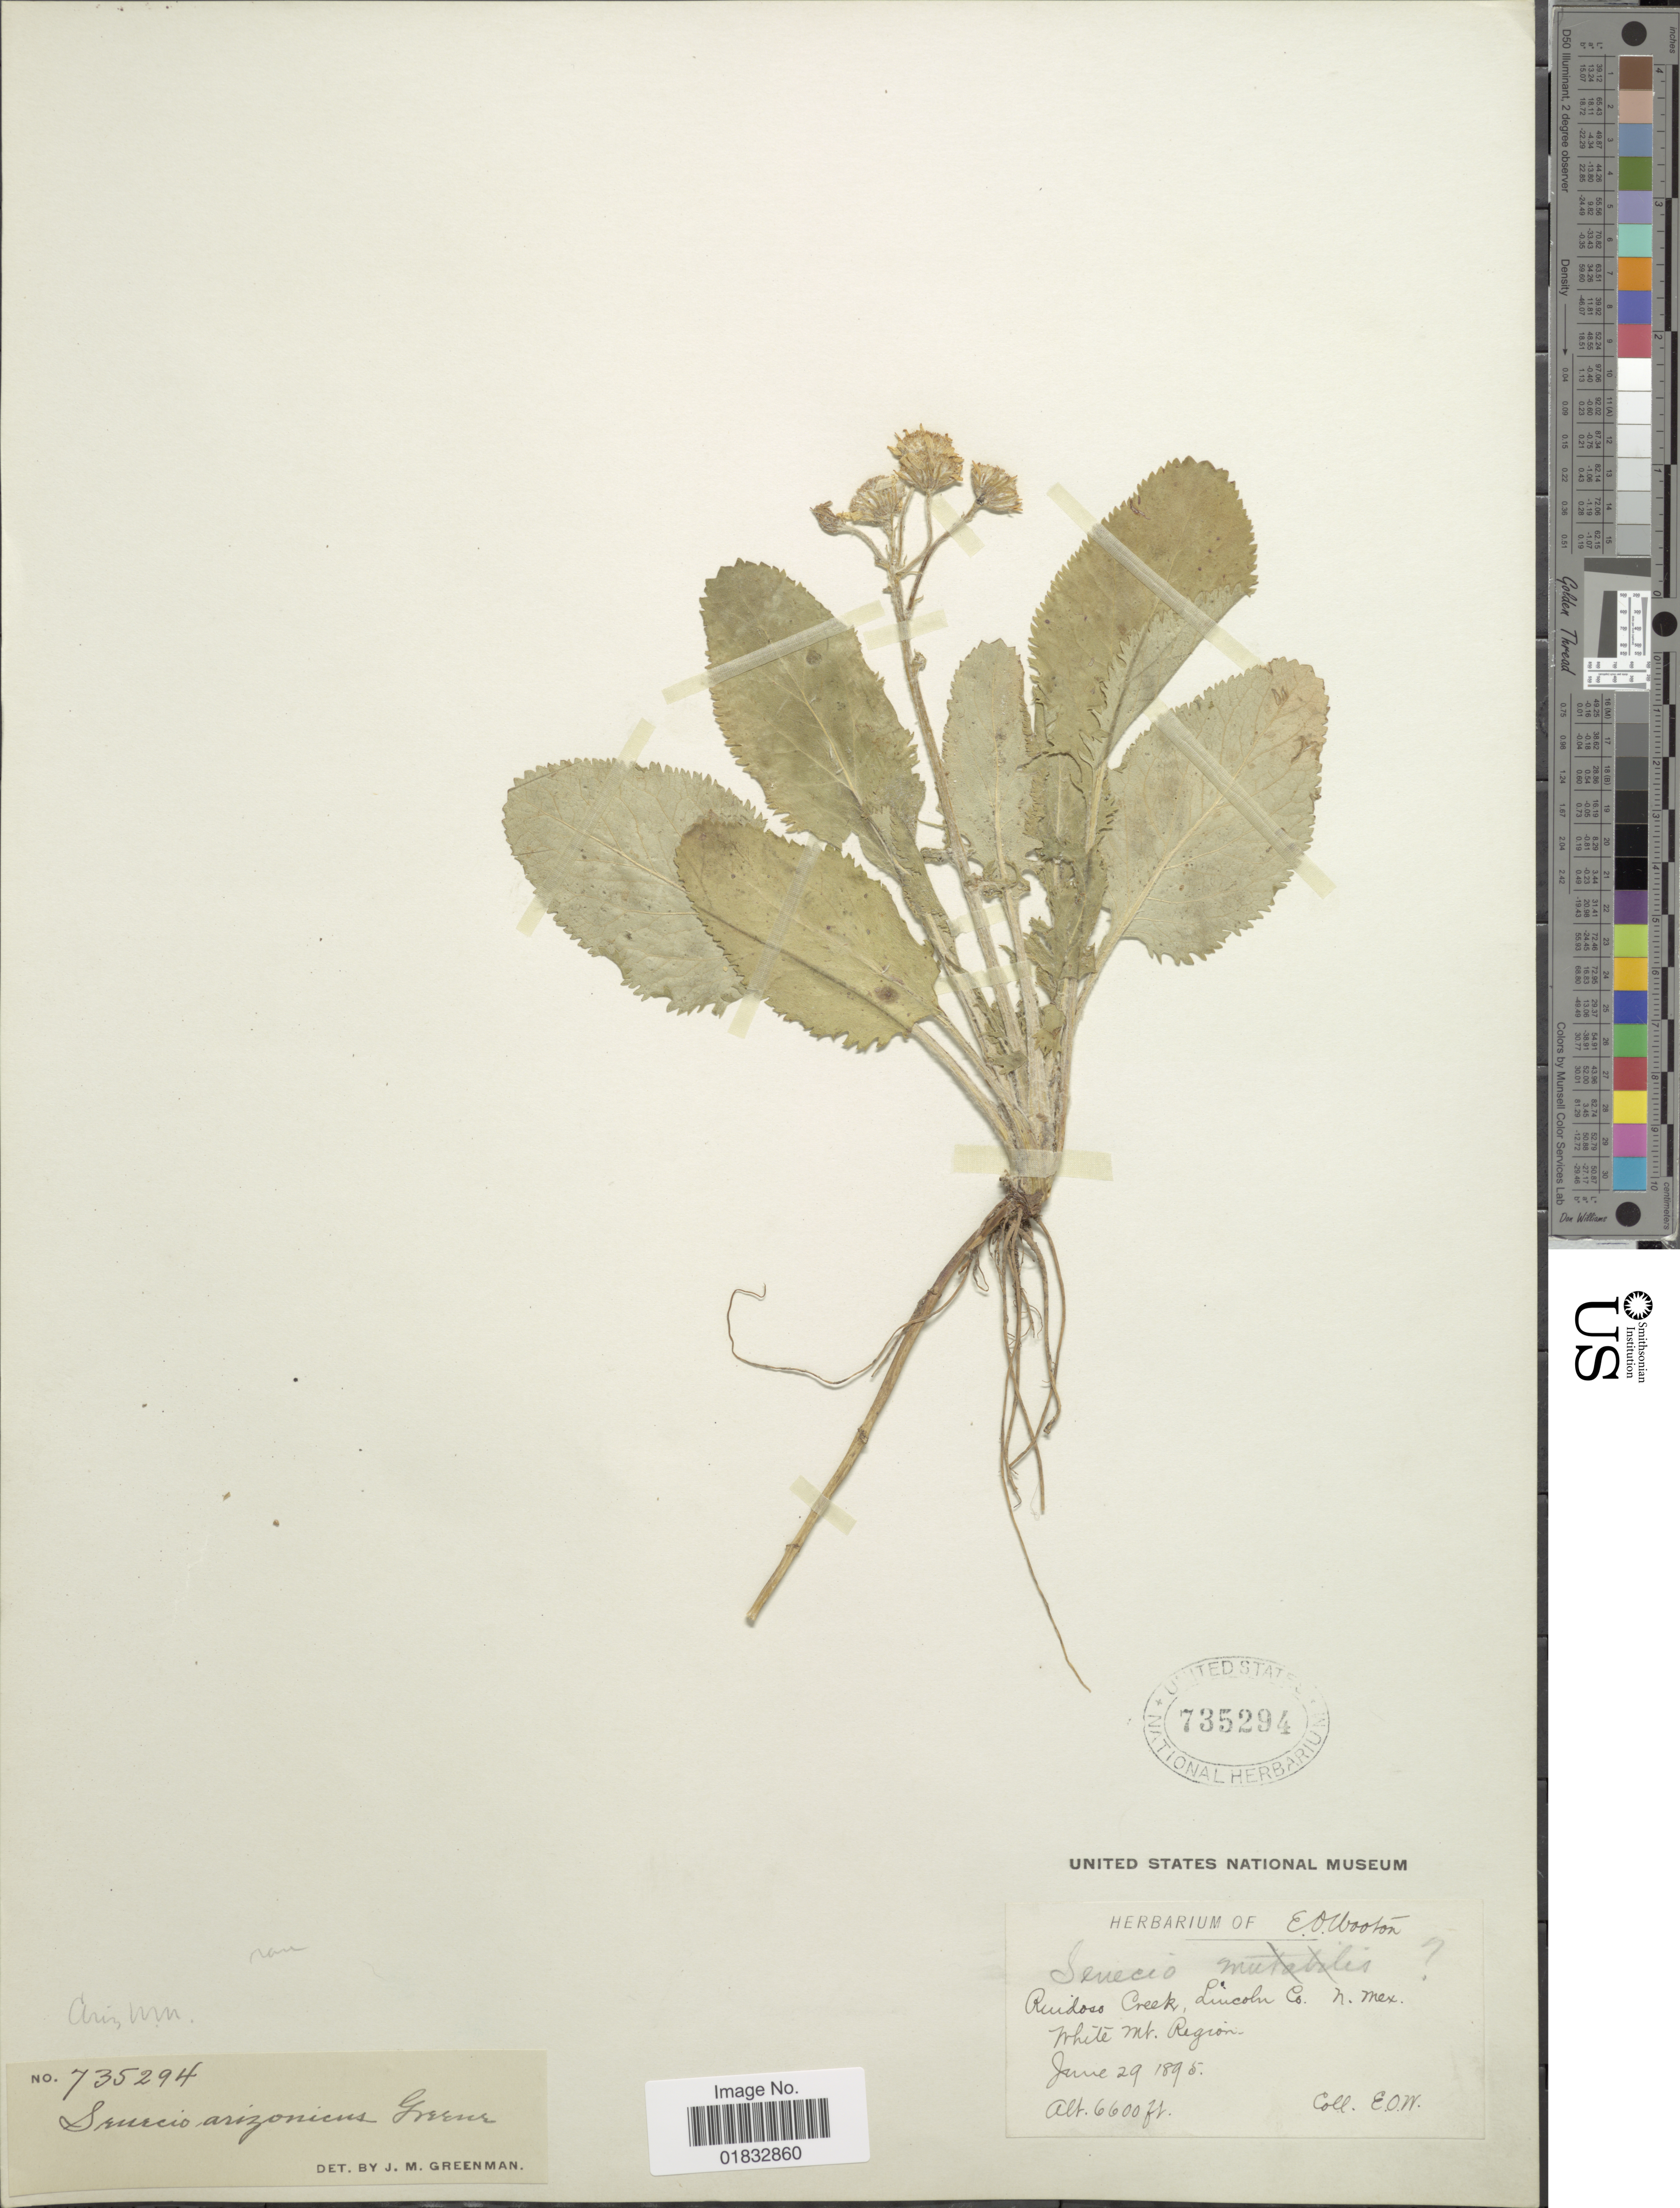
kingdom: Plantae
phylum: Tracheophyta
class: Magnoliopsida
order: Asterales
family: Asteraceae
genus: Senecio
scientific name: Senecio arizonicus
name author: Greene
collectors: E. O. Wooton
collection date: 1895-06-29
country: United States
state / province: New Mexico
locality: Ruidoso Creek, Lincoln Co, White Mt Region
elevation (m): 2012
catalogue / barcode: US 735294